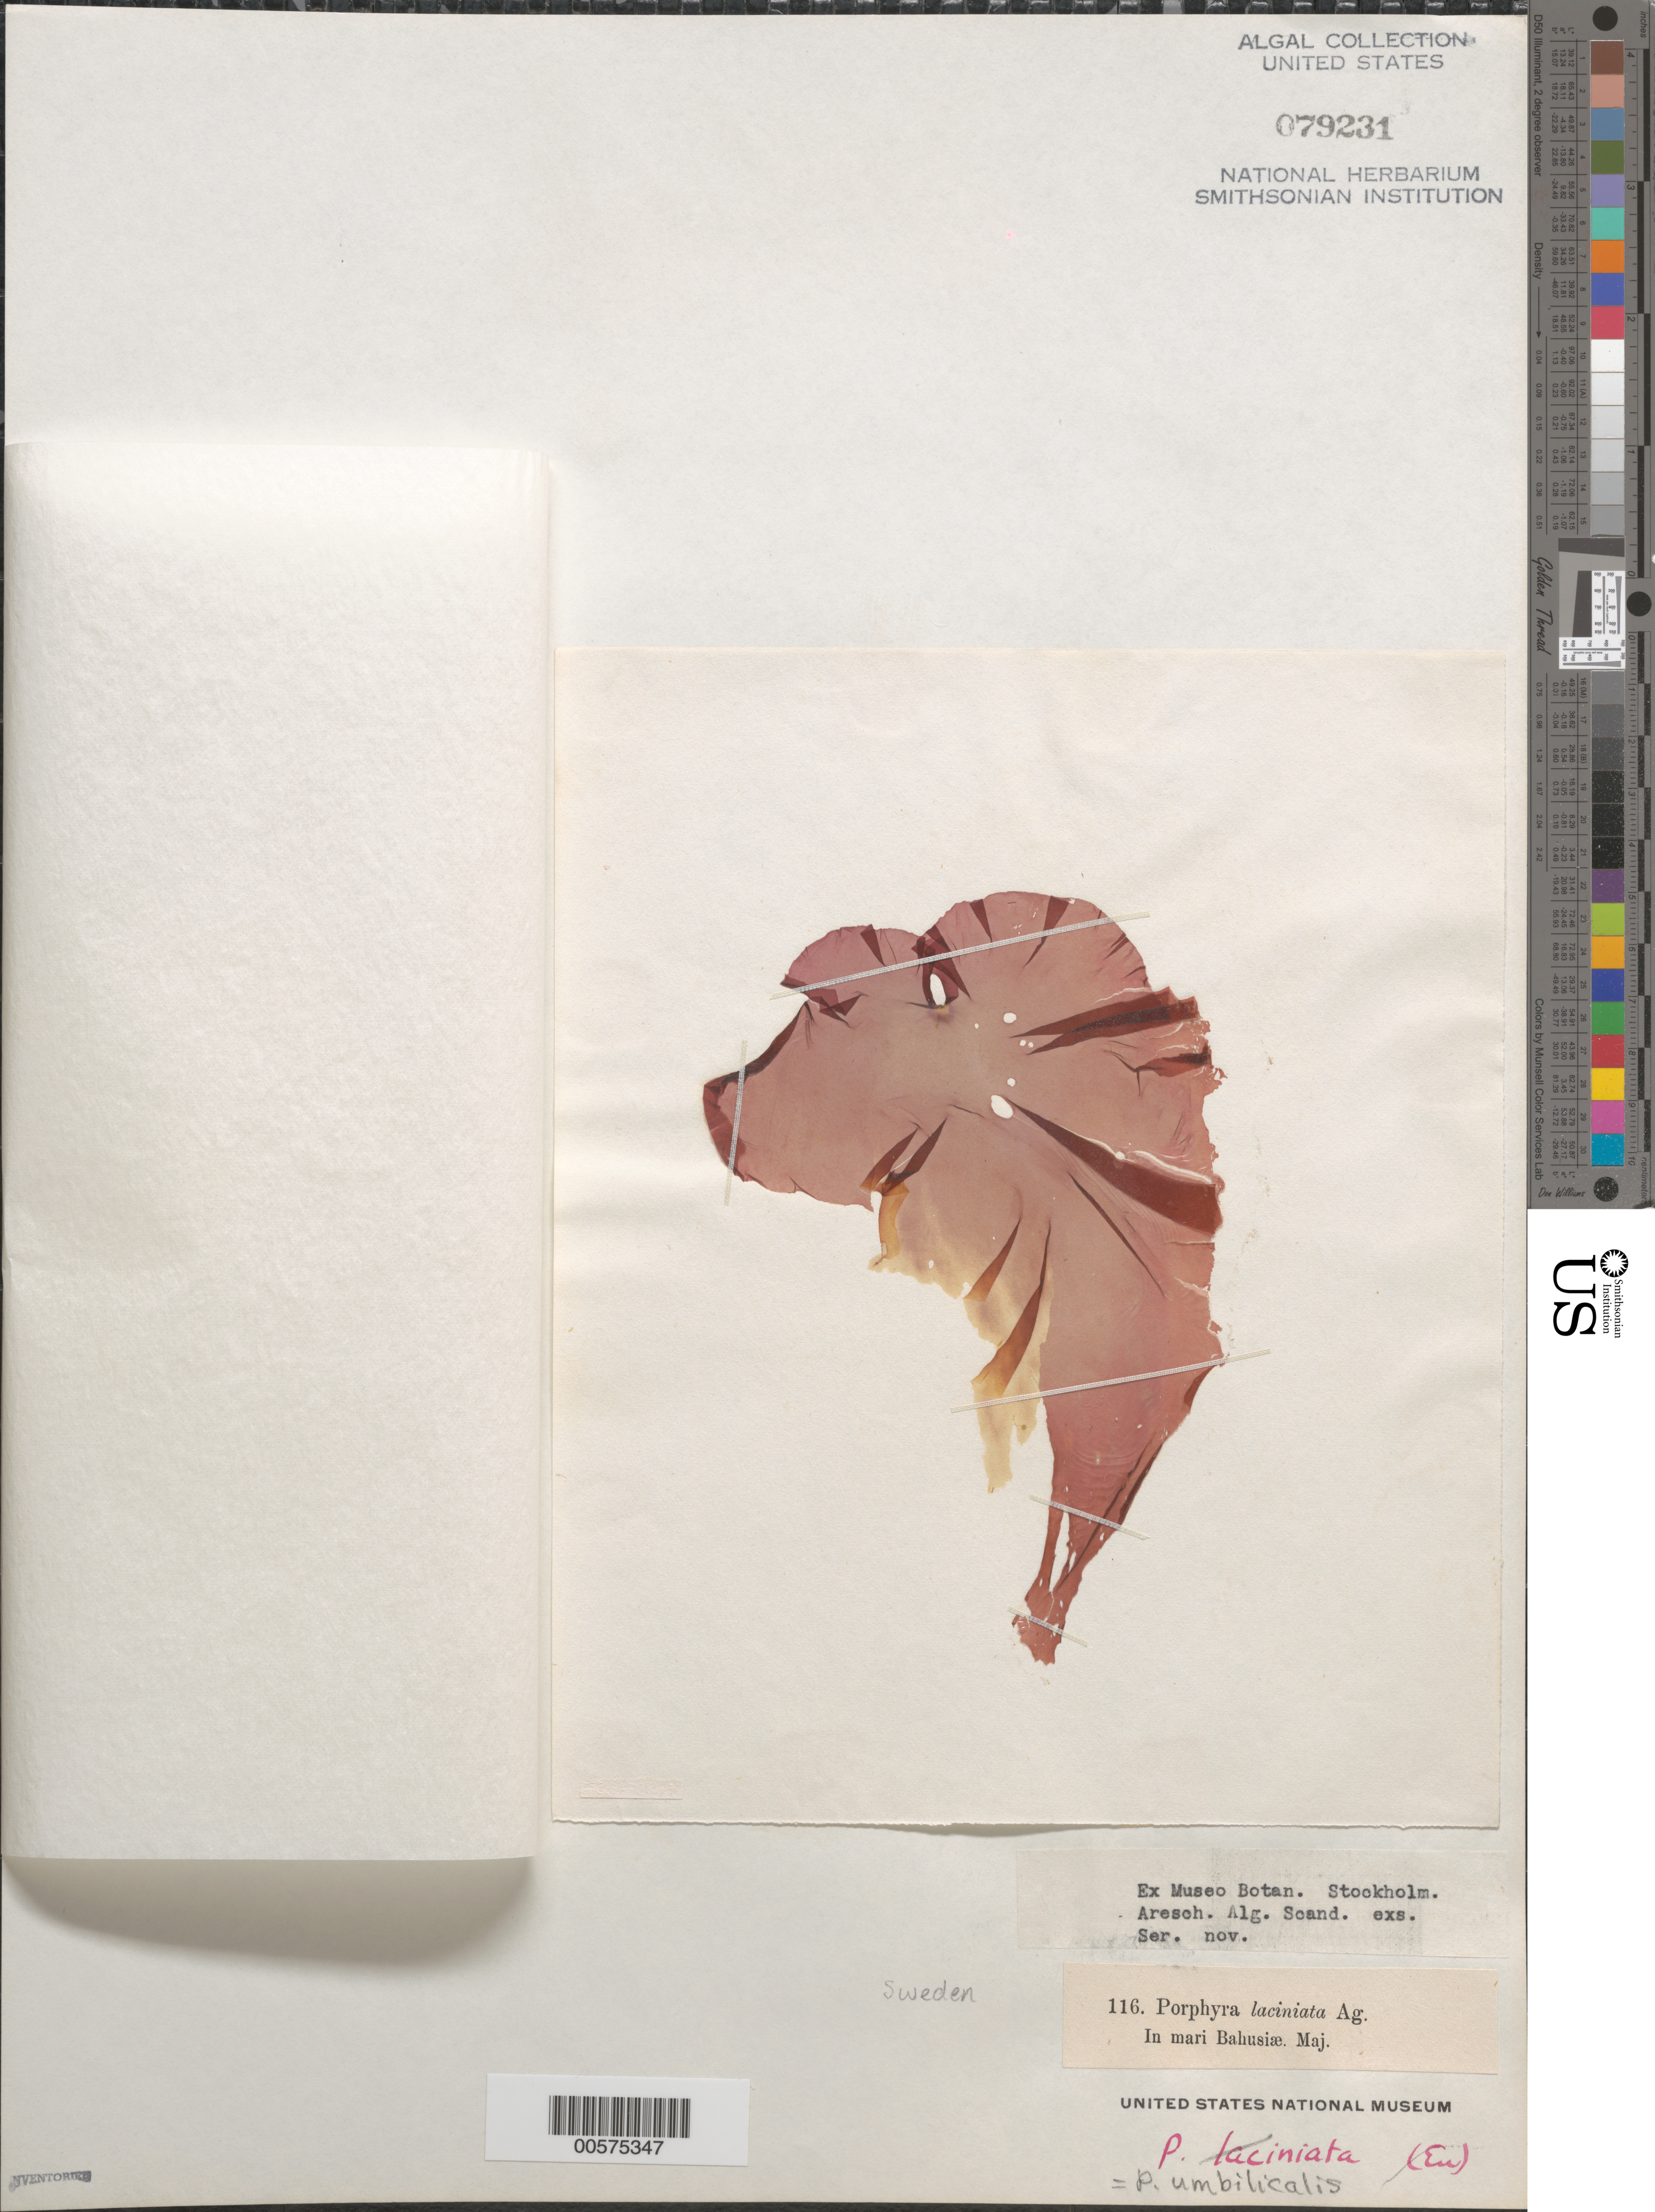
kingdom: Plantae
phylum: Rhodophyta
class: Bangiophyceae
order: Bangiales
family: Bangiaceae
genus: Porphyra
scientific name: Porphyra umbilicalis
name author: Kütz.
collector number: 116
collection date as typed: May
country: Sweden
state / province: Västra Götaland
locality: Bohus Bay (Mari Bahusiae)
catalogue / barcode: US 79231